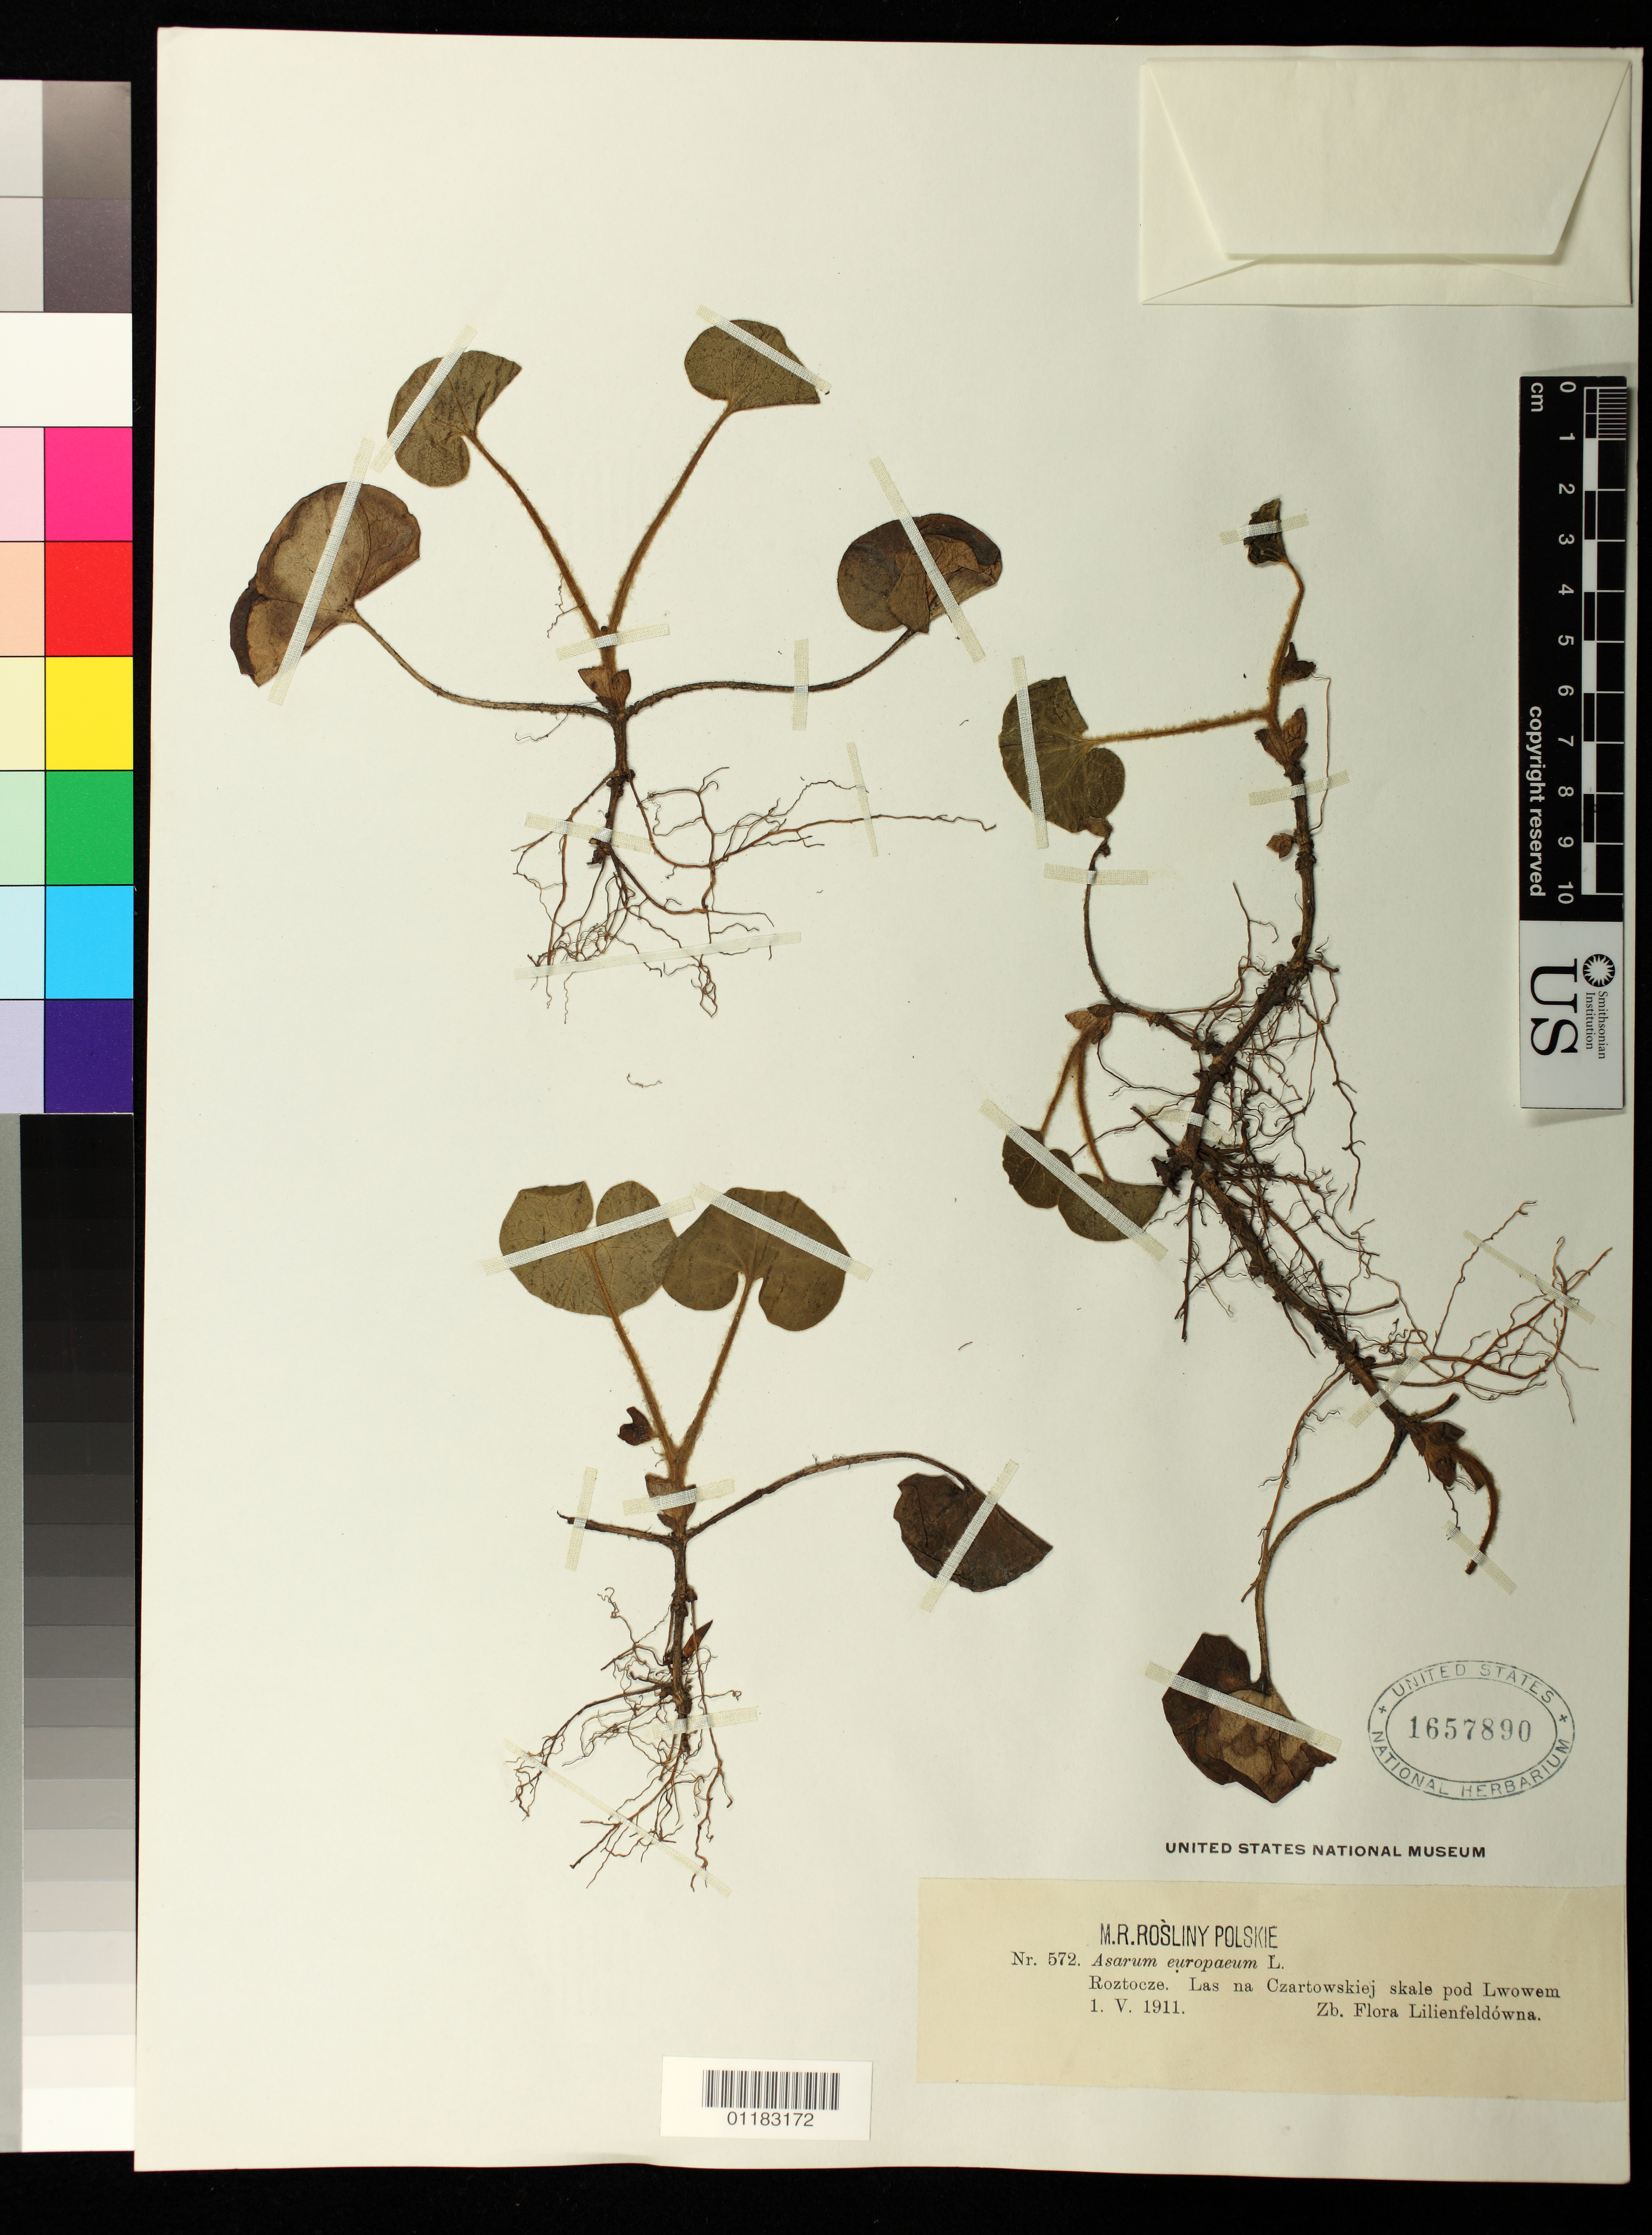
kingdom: Plantae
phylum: Tracheophyta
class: Magnoliopsida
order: Piperales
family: Aristolochiaceae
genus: Asarum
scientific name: Asarum europaeum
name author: L.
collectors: F. Lilienfeldówna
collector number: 572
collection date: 1911-05-01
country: Poland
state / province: Lubelskie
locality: Roztocze. Las na Czartowskiej skale pod Lwowem.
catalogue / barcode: US 1657890